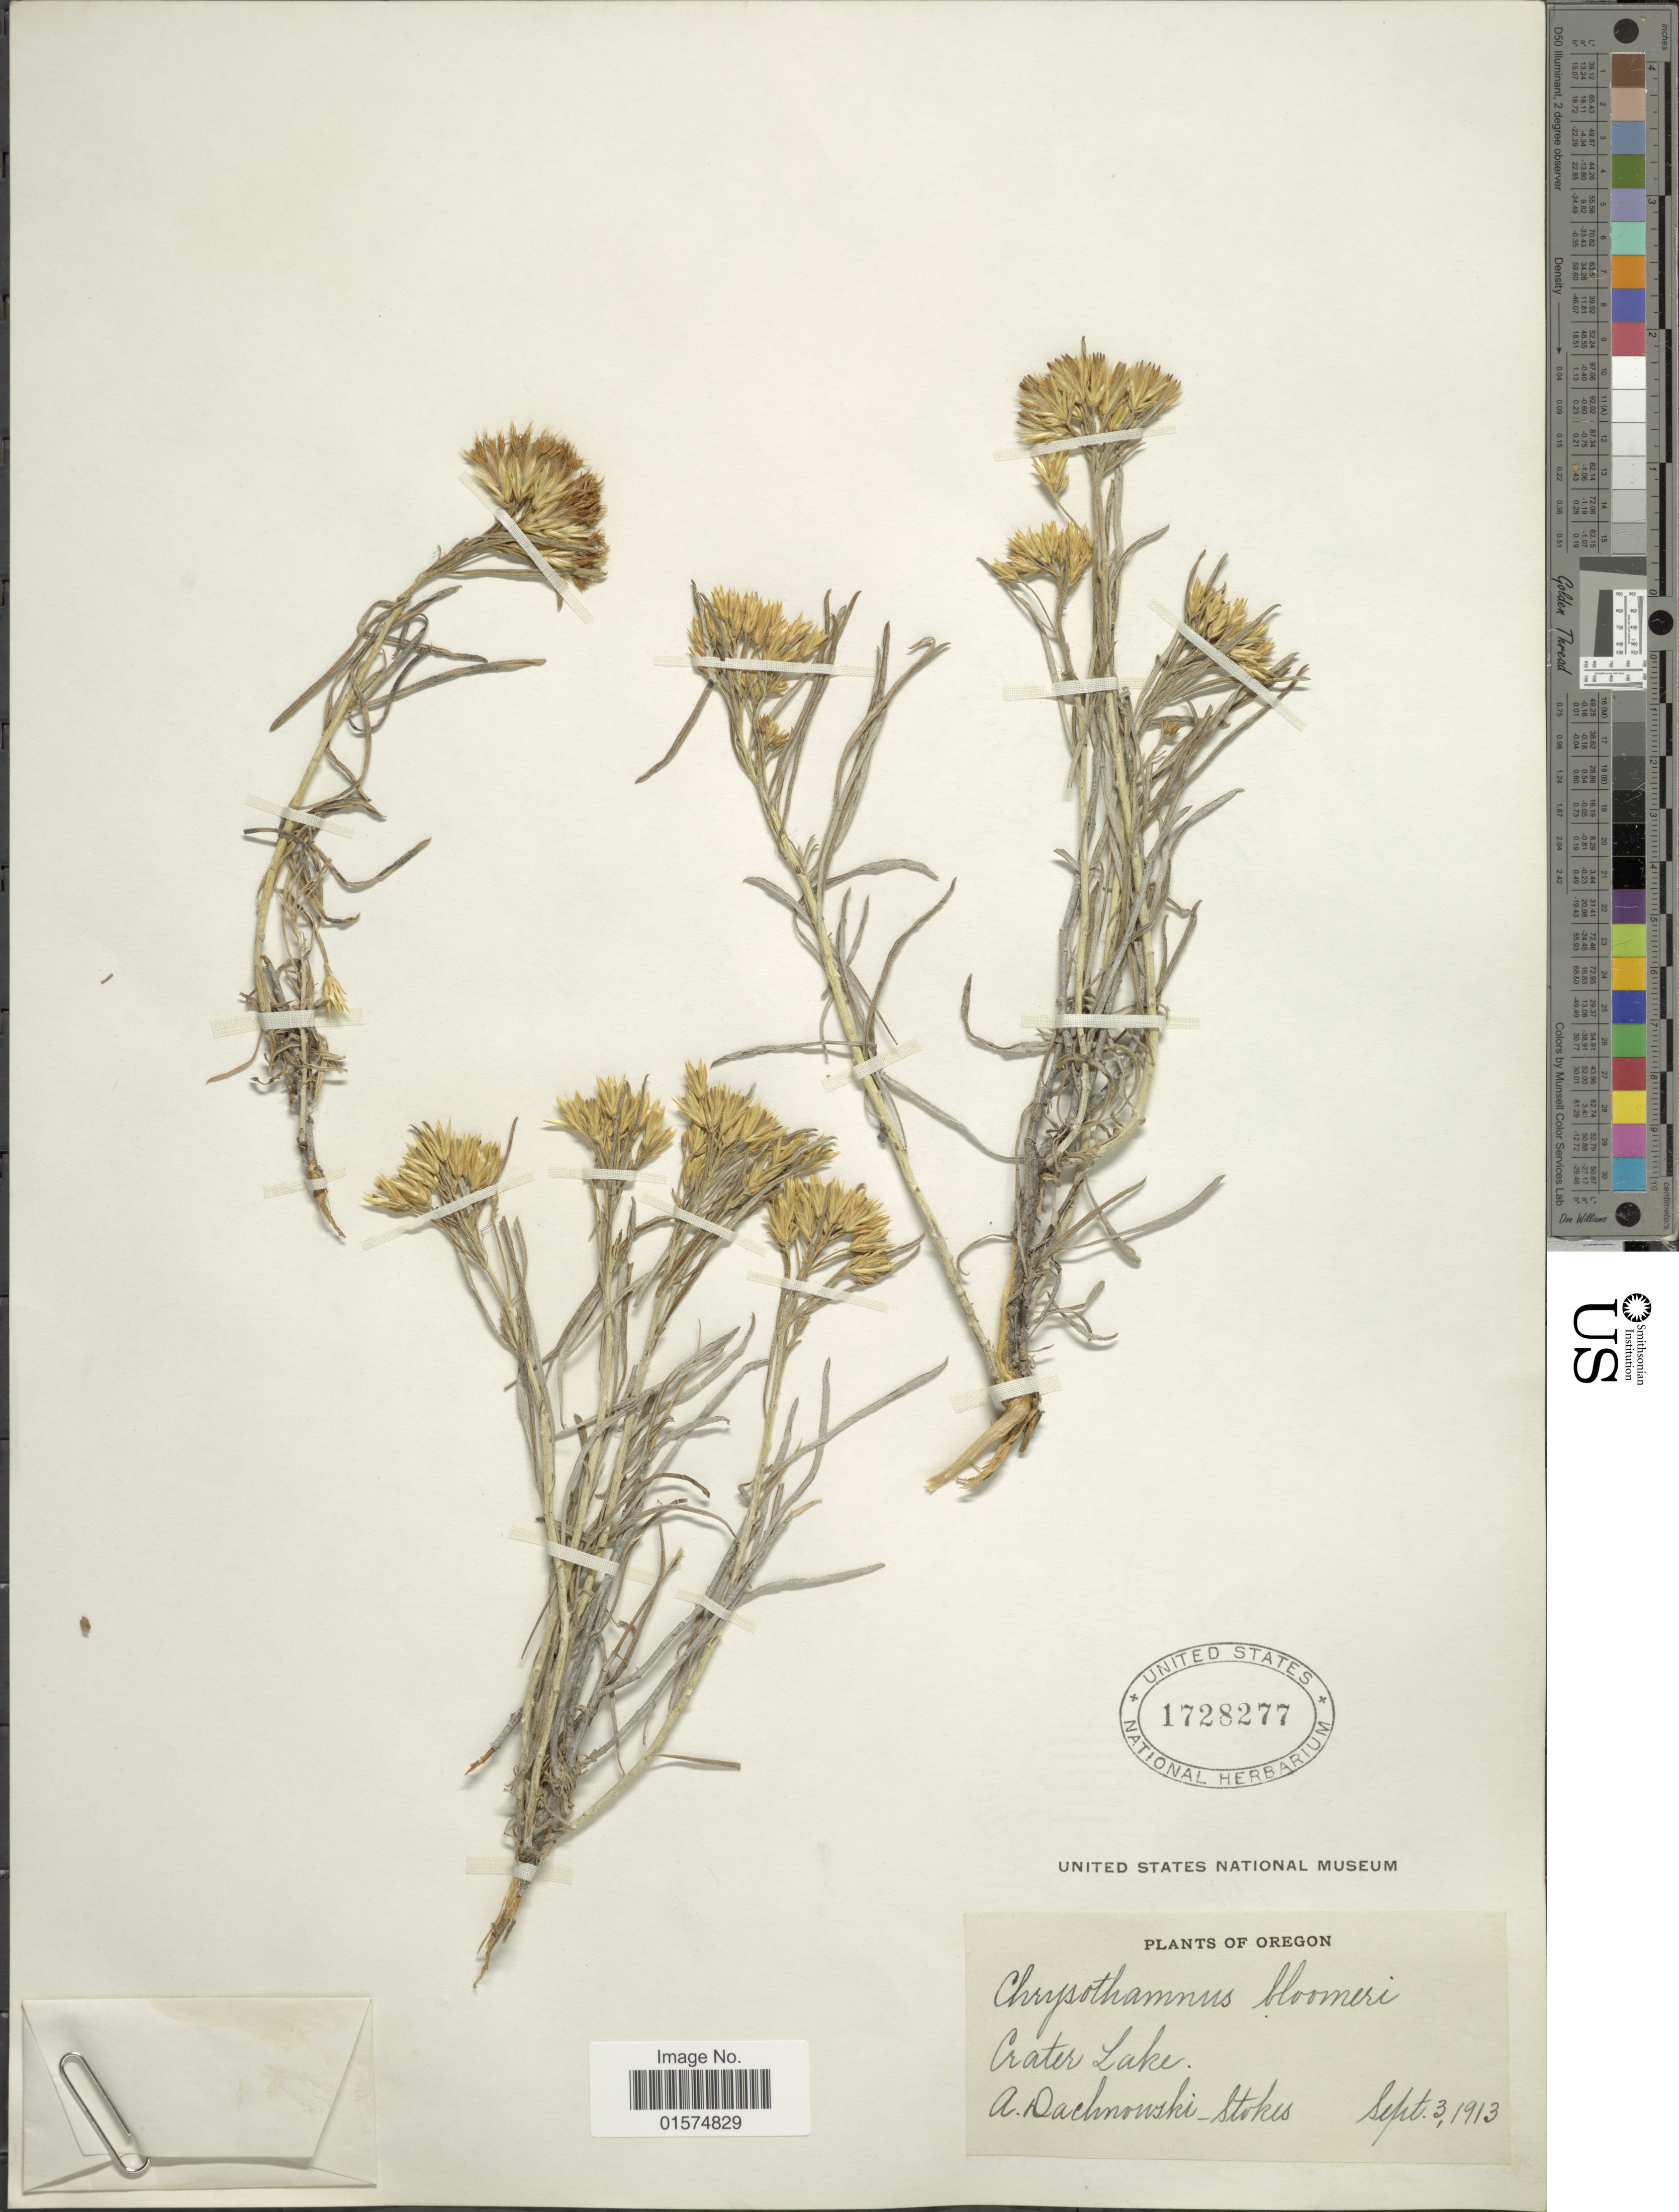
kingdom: Plantae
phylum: Tracheophyta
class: Magnoliopsida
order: Asterales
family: Asteraceae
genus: Ericameria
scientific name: Ericameria bloomeri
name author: (A. Gray) J.F. Macbr.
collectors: A. P. Dachnowski-Stokes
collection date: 1913-09-03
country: United States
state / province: Oregon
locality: Crater Lake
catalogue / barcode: US 1728277